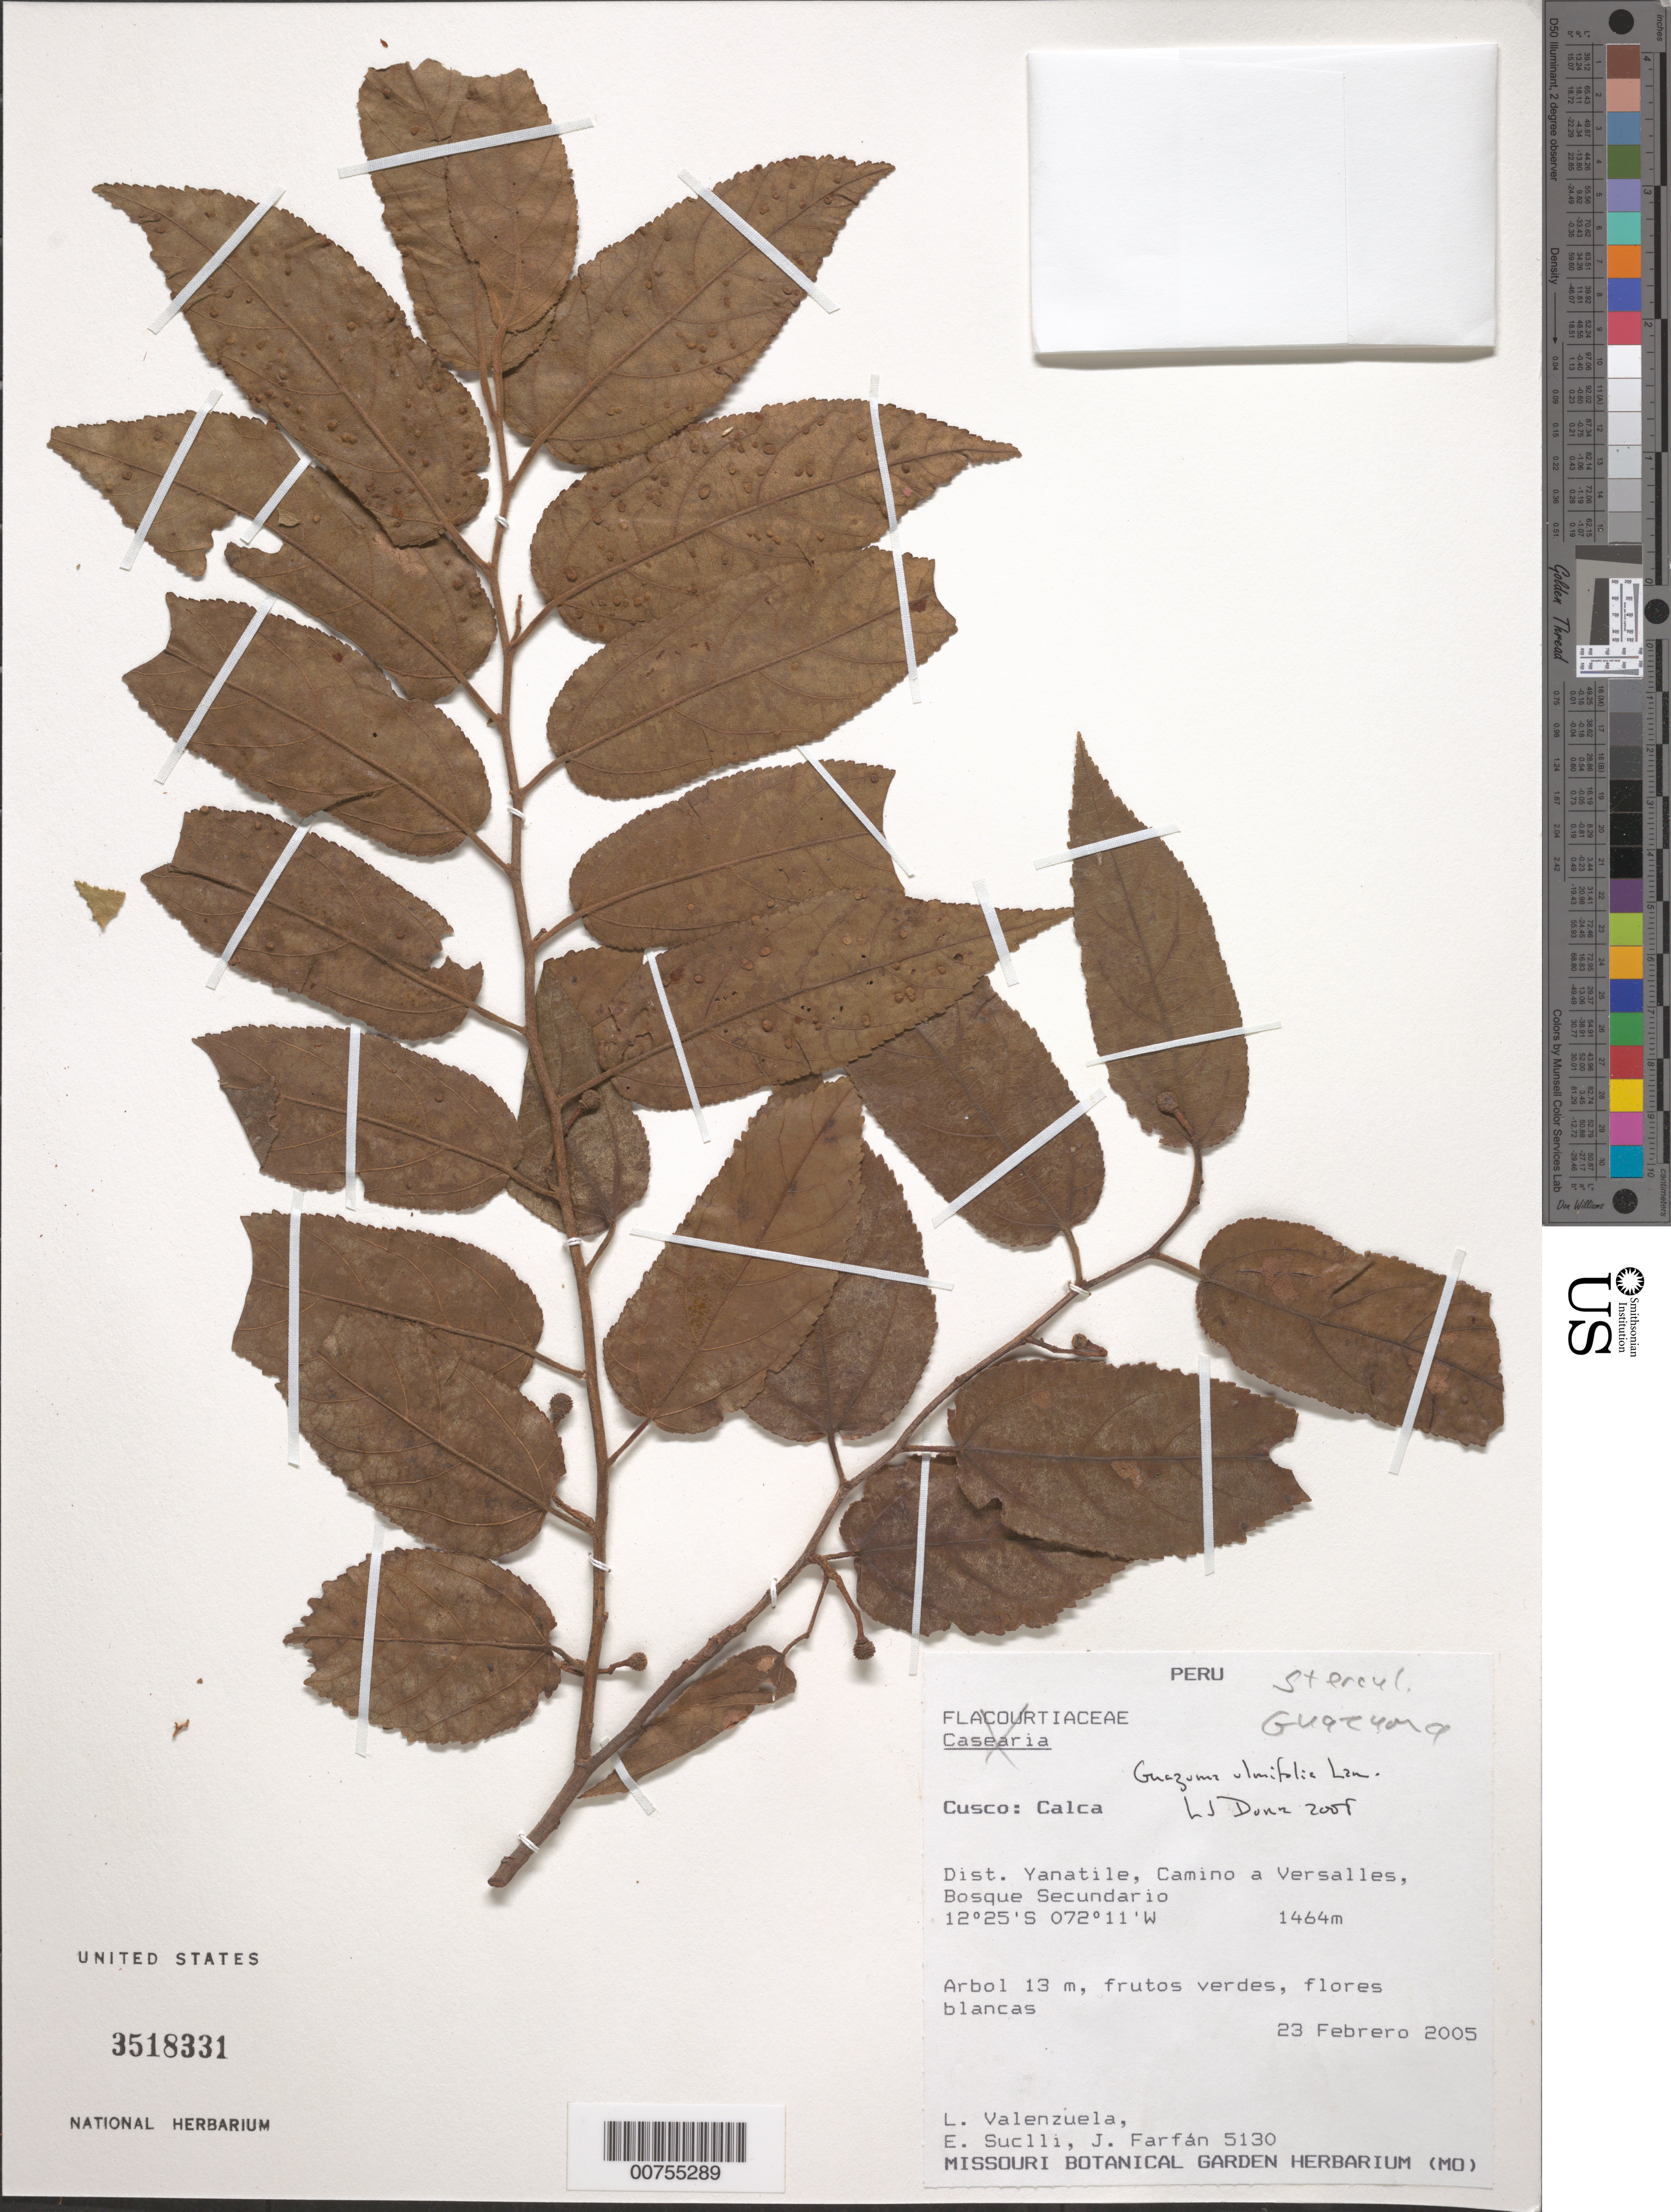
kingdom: Plantae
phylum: Tracheophyta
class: Magnoliopsida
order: Malvales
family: Malvaceae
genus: Guazuma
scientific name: Guazuma ulmifolia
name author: Lam.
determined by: Dorr, L. J., (BOT), Smithsonian Institution - National Museum of Natural History (UNITED STATES)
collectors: L. Valenzuela, E. Suclli & J. Farfán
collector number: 5130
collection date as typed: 23 Feb 2005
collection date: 2005-02-23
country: Peru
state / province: Cusco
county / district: Calca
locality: Dist. Yanatile, Camino a Versalles.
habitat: Bosque Secundario.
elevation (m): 1464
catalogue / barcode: US 3518331